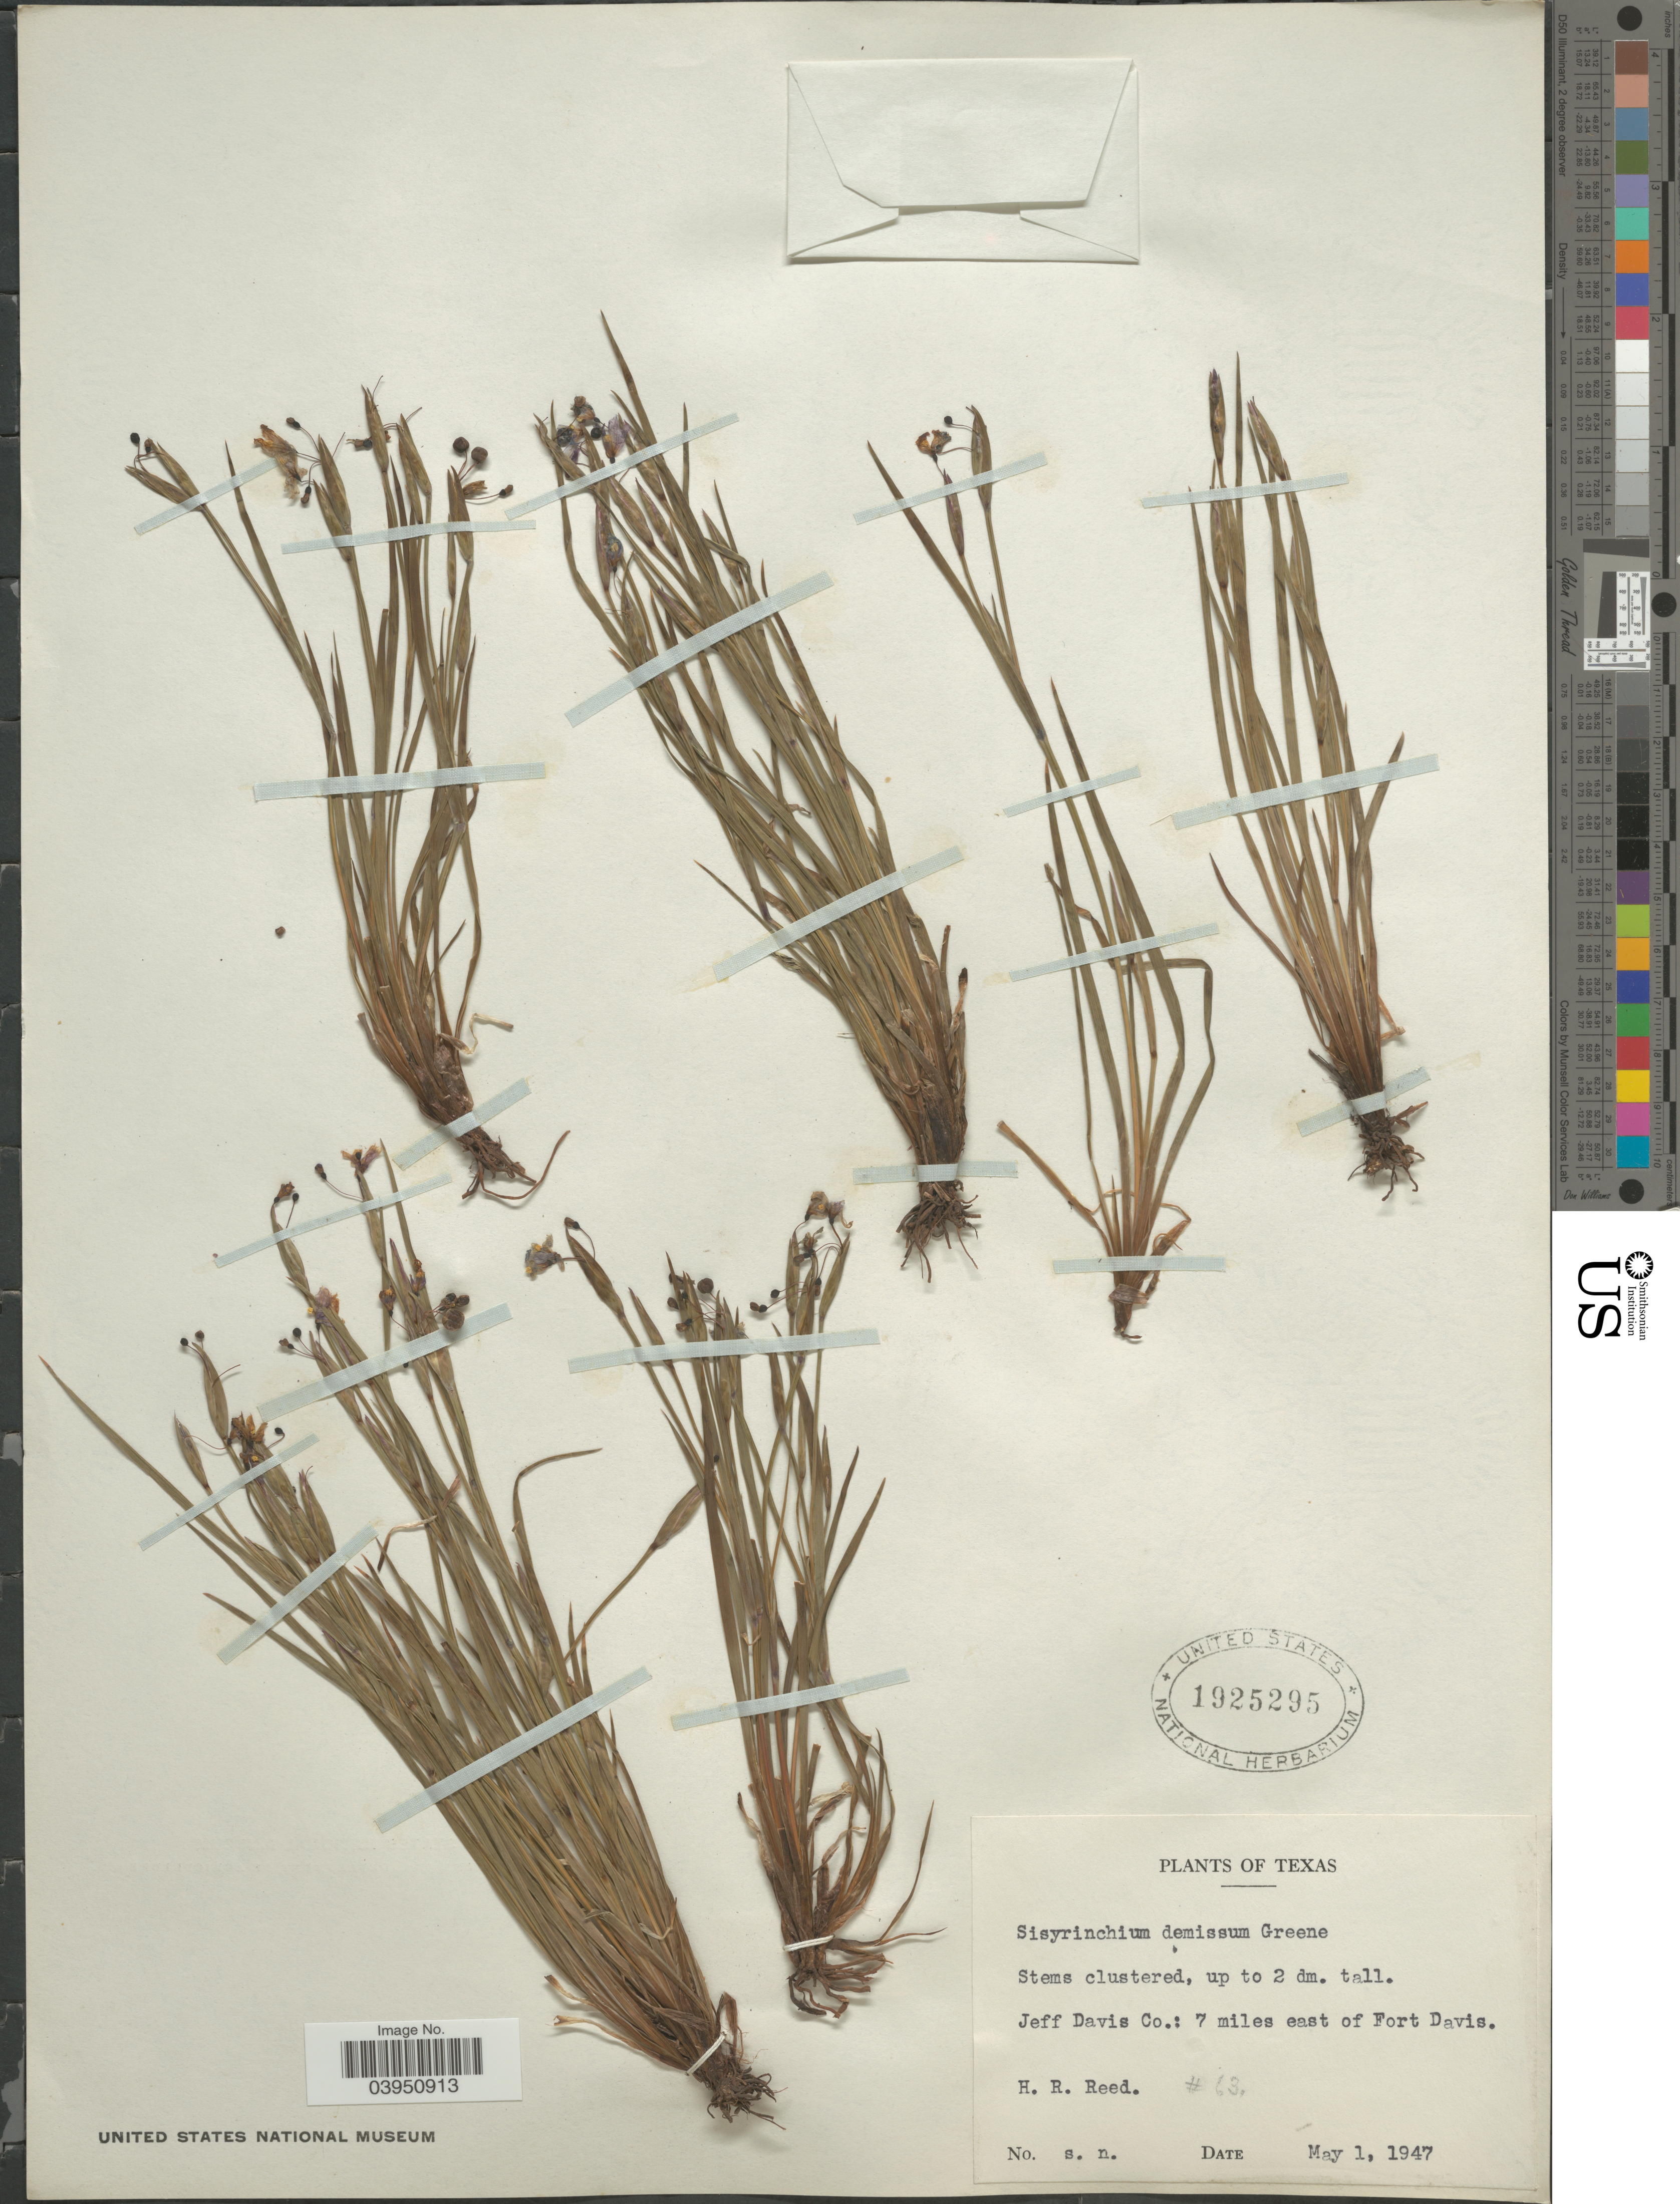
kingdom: Plantae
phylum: Tracheophyta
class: Liliopsida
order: Asparagales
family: Iridaceae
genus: Sisyrinchium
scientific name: Sisyrinchium demissum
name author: Greene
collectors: H. Reed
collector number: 63?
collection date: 1947-05-01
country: United States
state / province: Texas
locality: Jeff Davis Co.: 7 miles east of Fort Davis.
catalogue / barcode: US 1925295